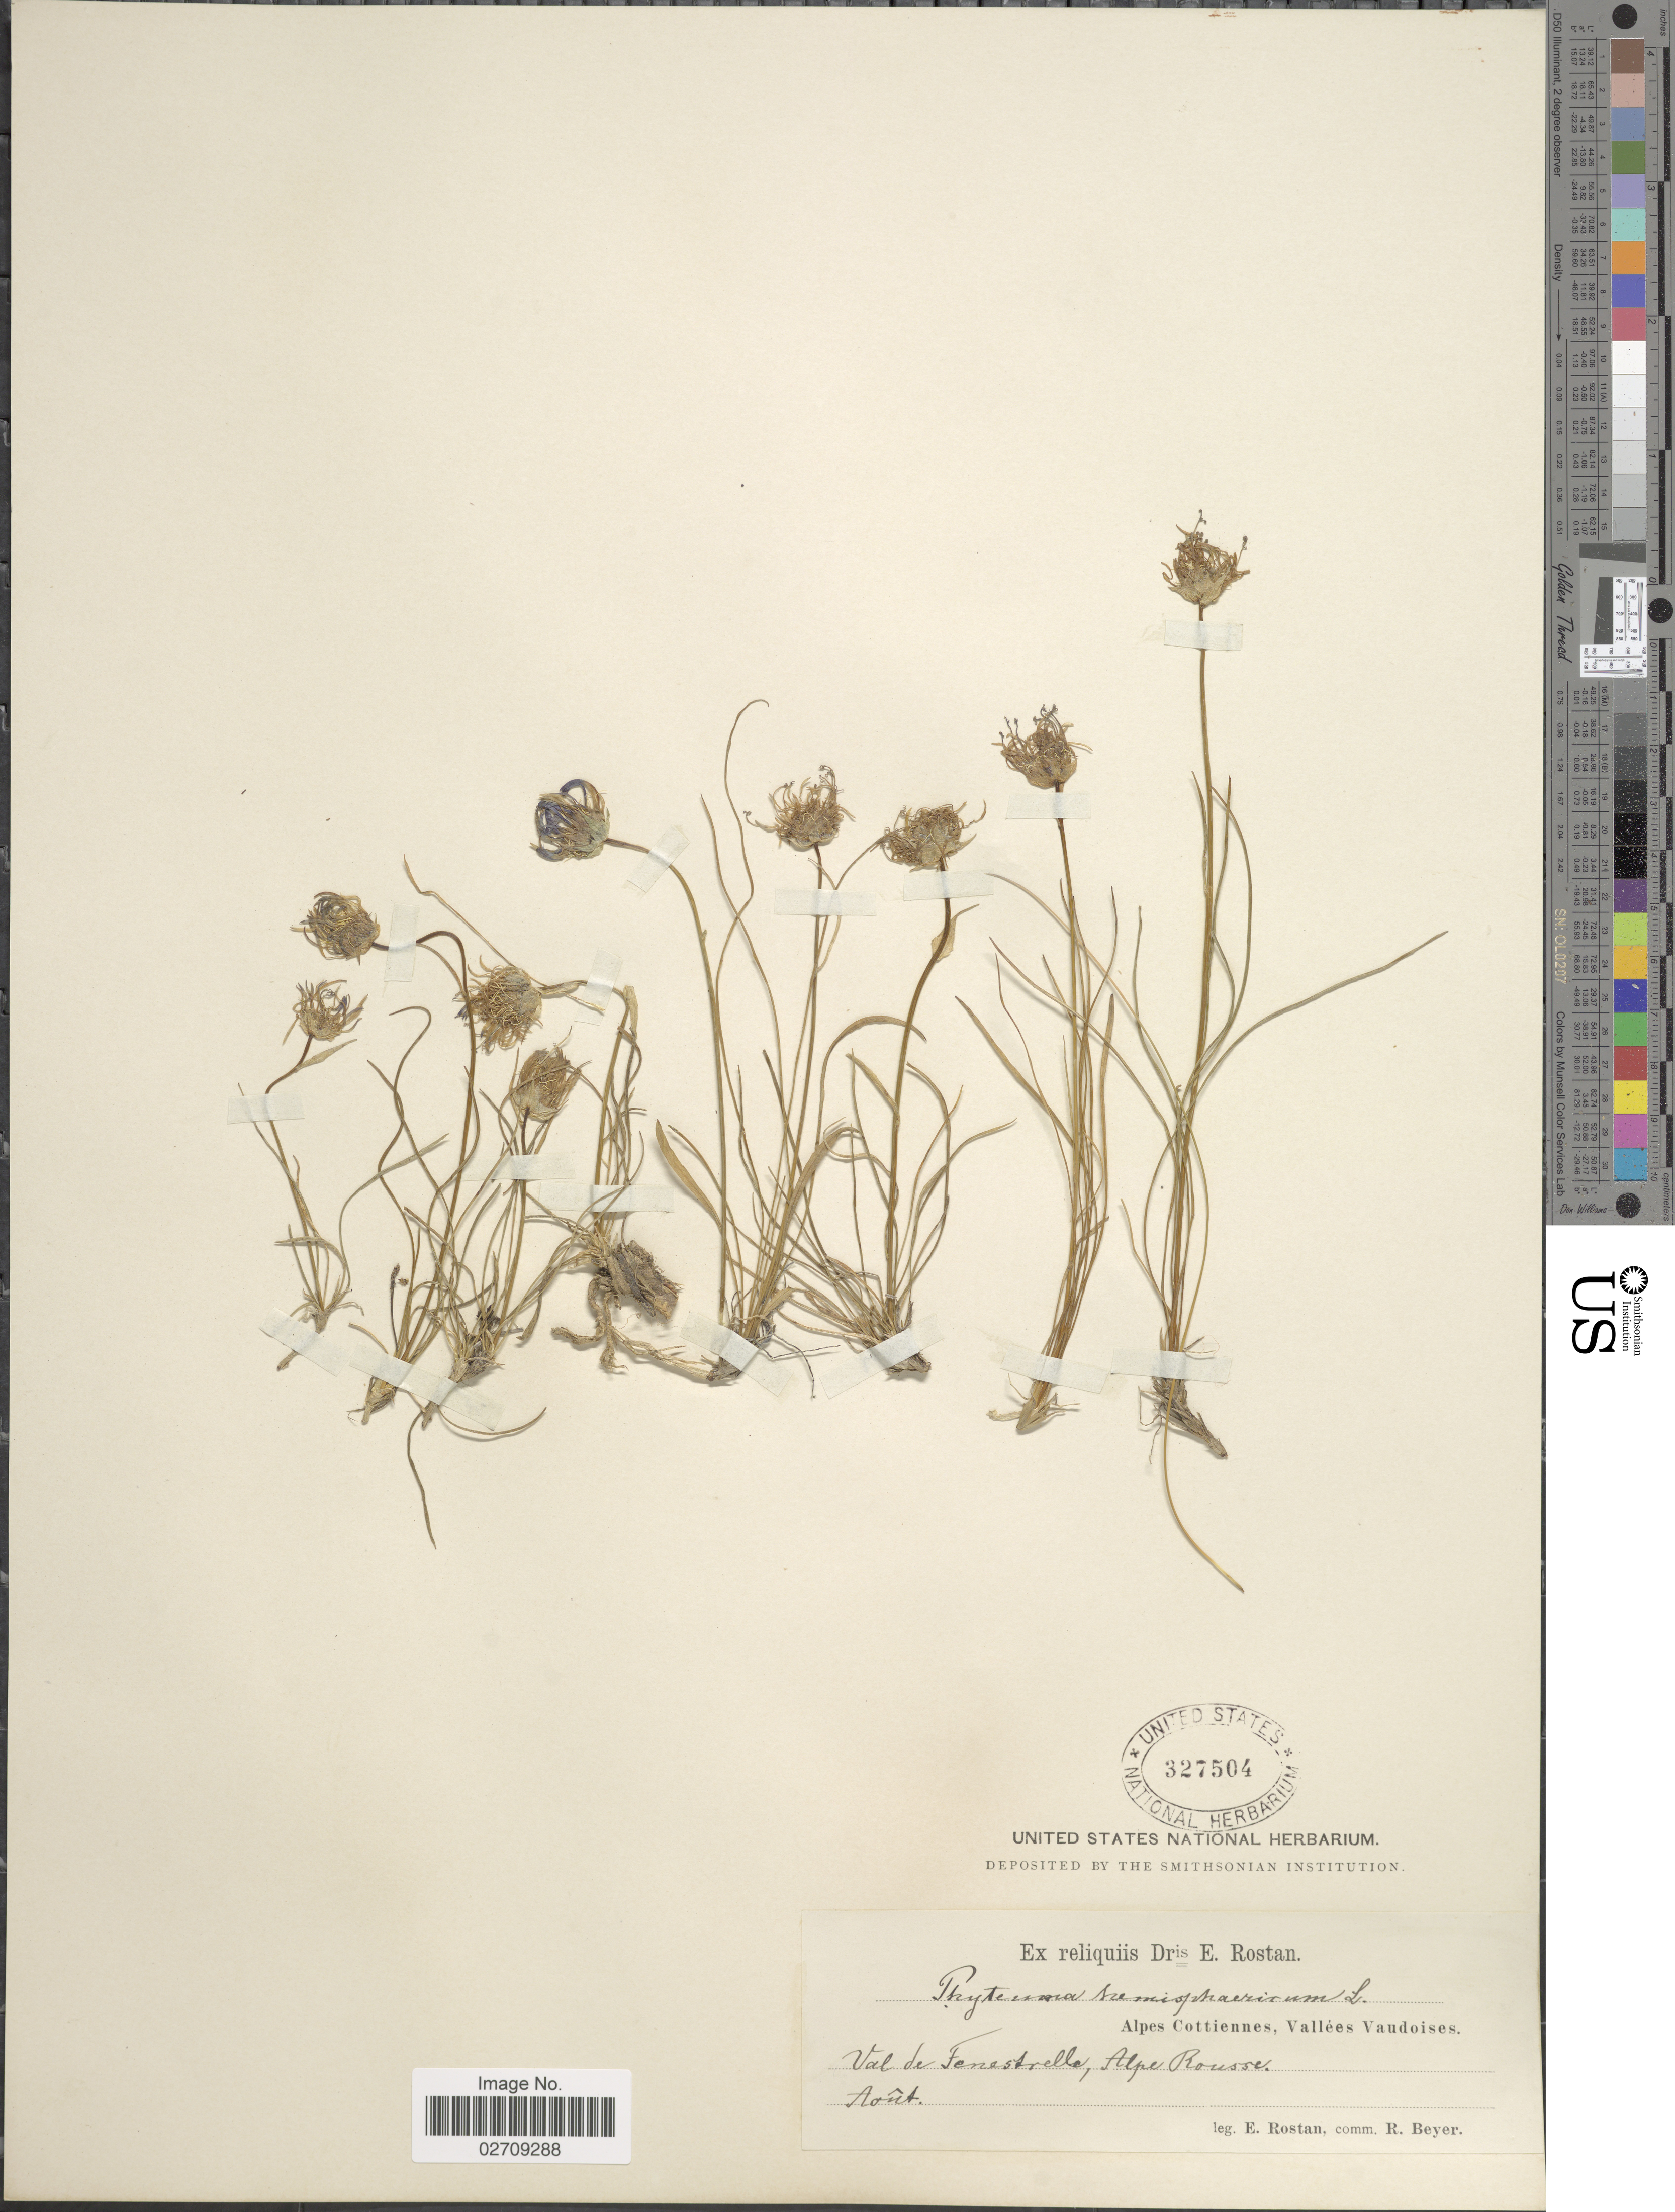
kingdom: Plantae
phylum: Tracheophyta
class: Magnoliopsida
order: Asterales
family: Campanulaceae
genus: Phyteuma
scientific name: Phyteuma hemisphaericum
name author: L.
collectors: E. Rostan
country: Italy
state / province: Piedmont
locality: Alpes Cottiennes, Vallees Vaudoises. Val de Fenestrella, Alpe Rousse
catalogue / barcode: US 327504